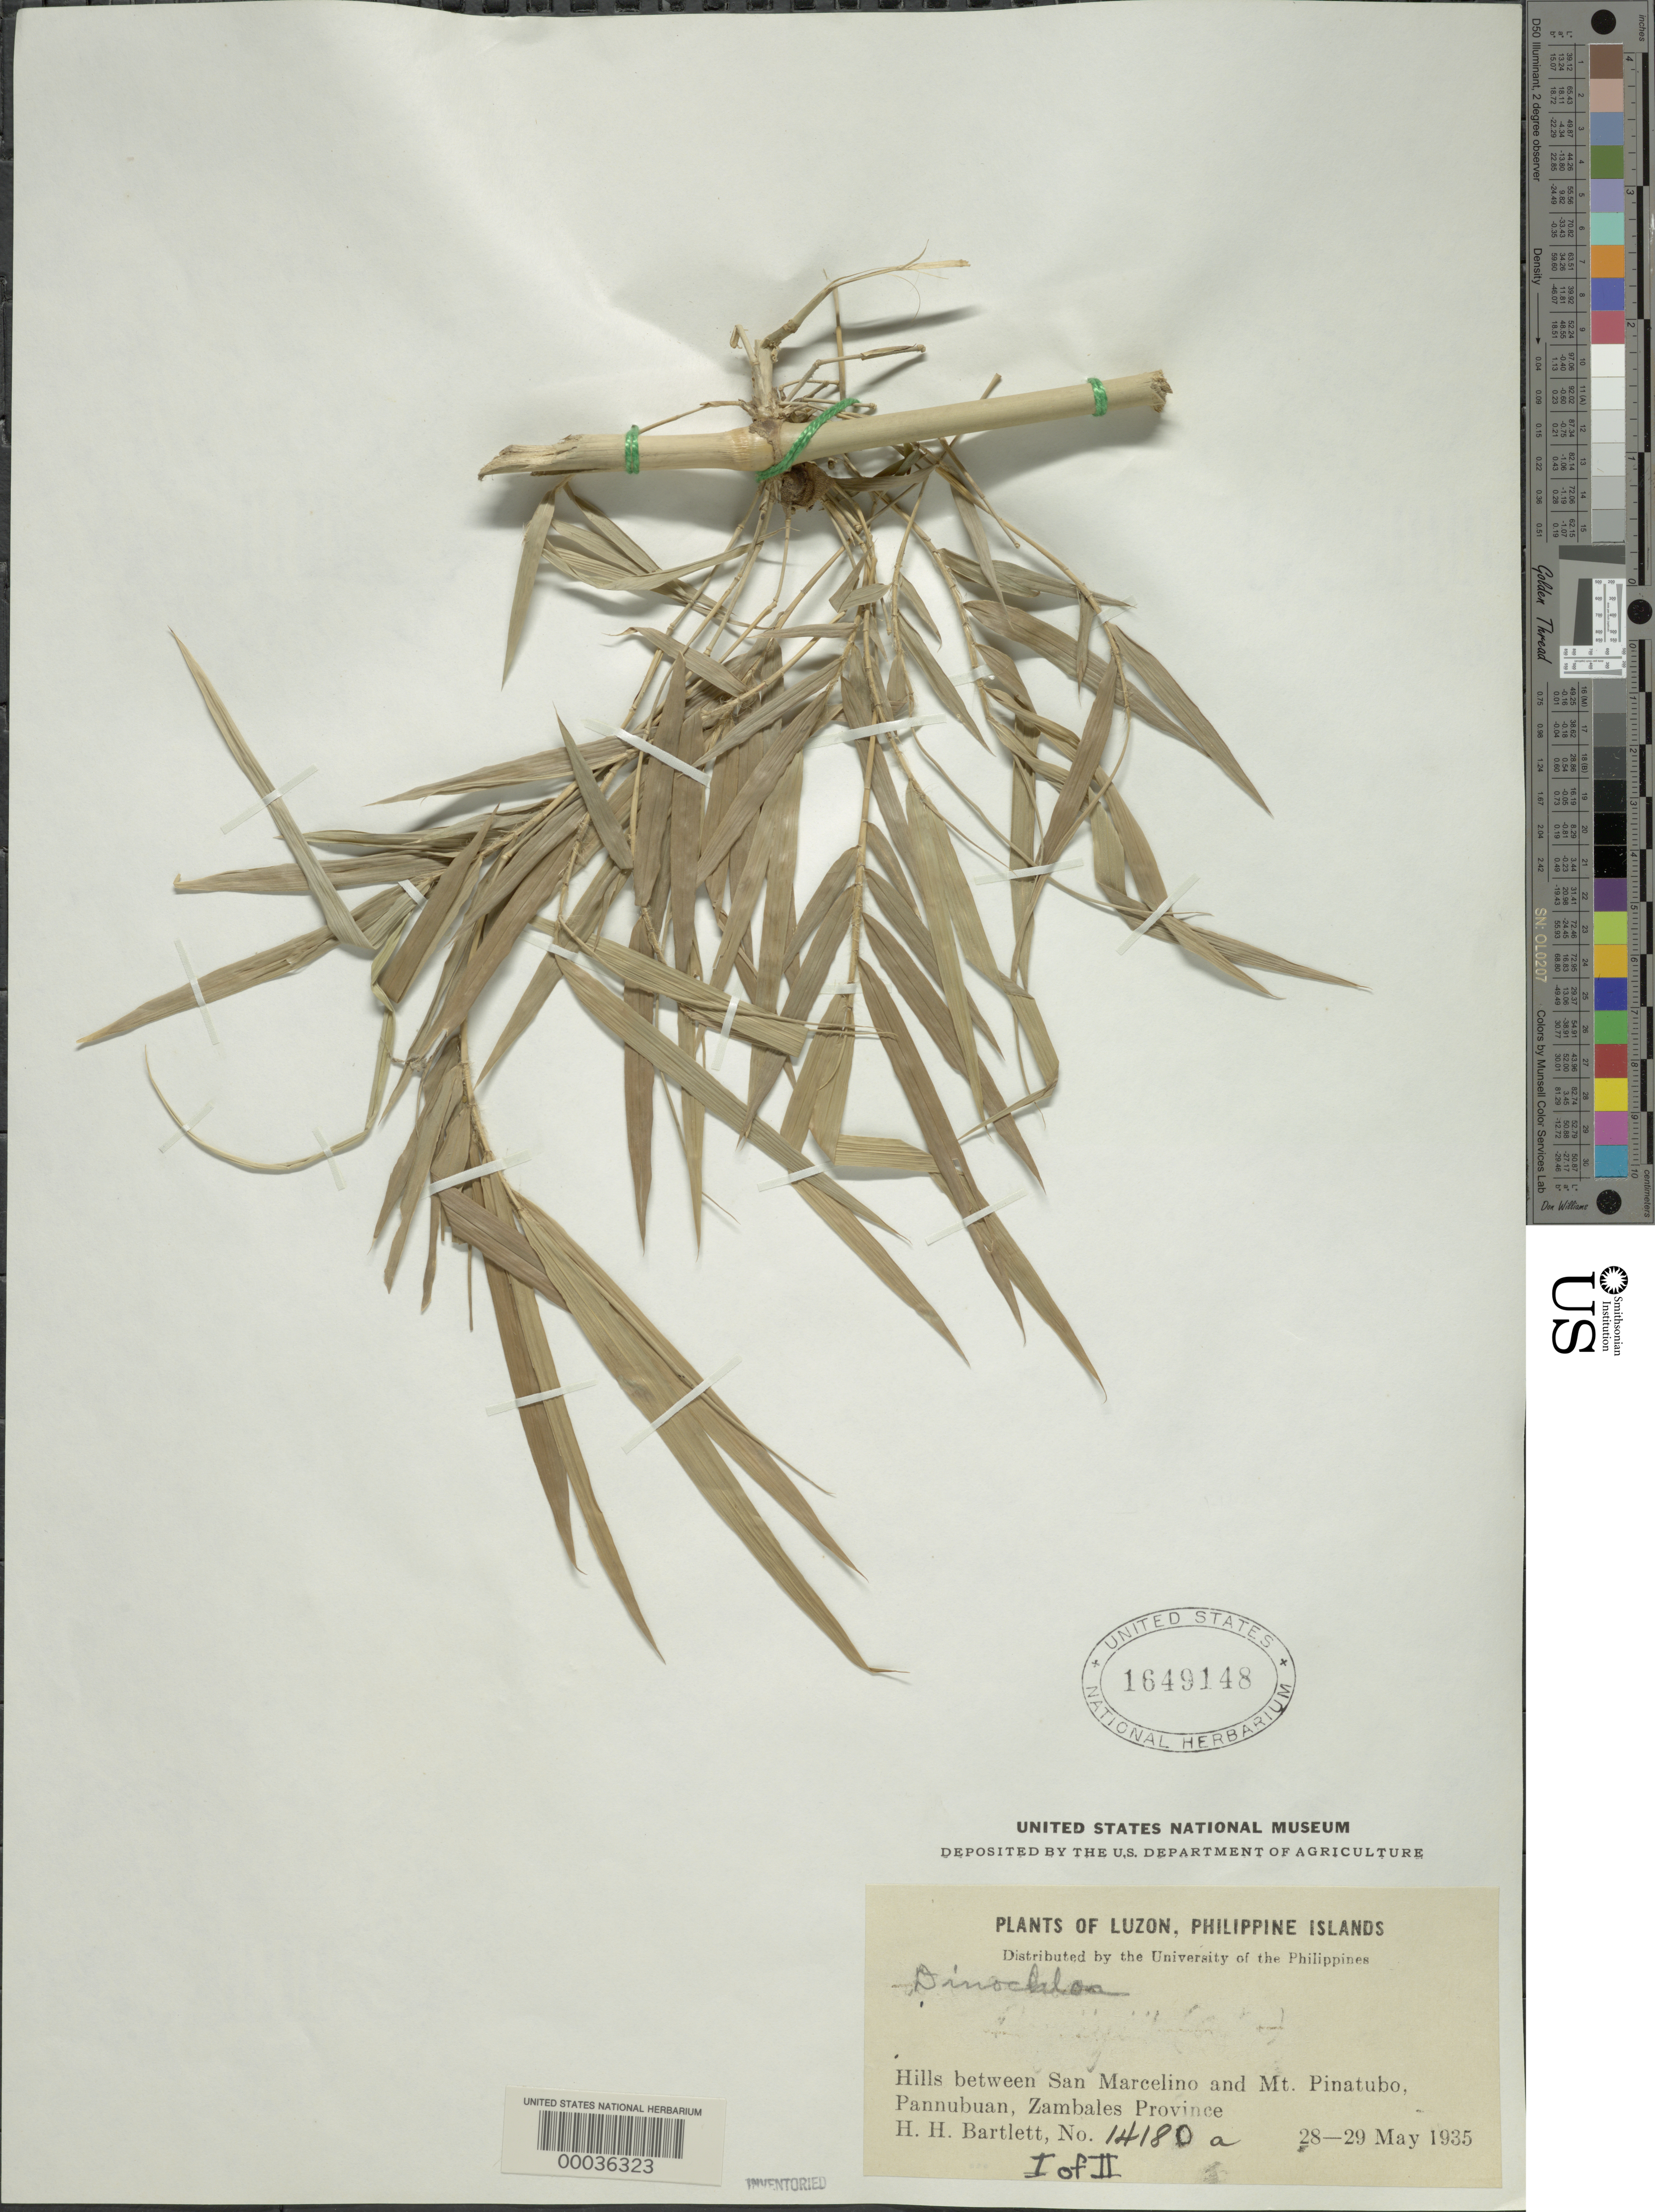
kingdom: Plantae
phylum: Tracheophyta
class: Liliopsida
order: Poales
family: Poaceae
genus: Dinochloa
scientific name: Dinochloa sp.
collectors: H. H. Bartlett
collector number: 14180a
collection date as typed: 28 May 1935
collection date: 1935-05-28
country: Philippines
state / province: Central Luzon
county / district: Zambales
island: Luzon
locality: Pannubuan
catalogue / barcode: US 1649148